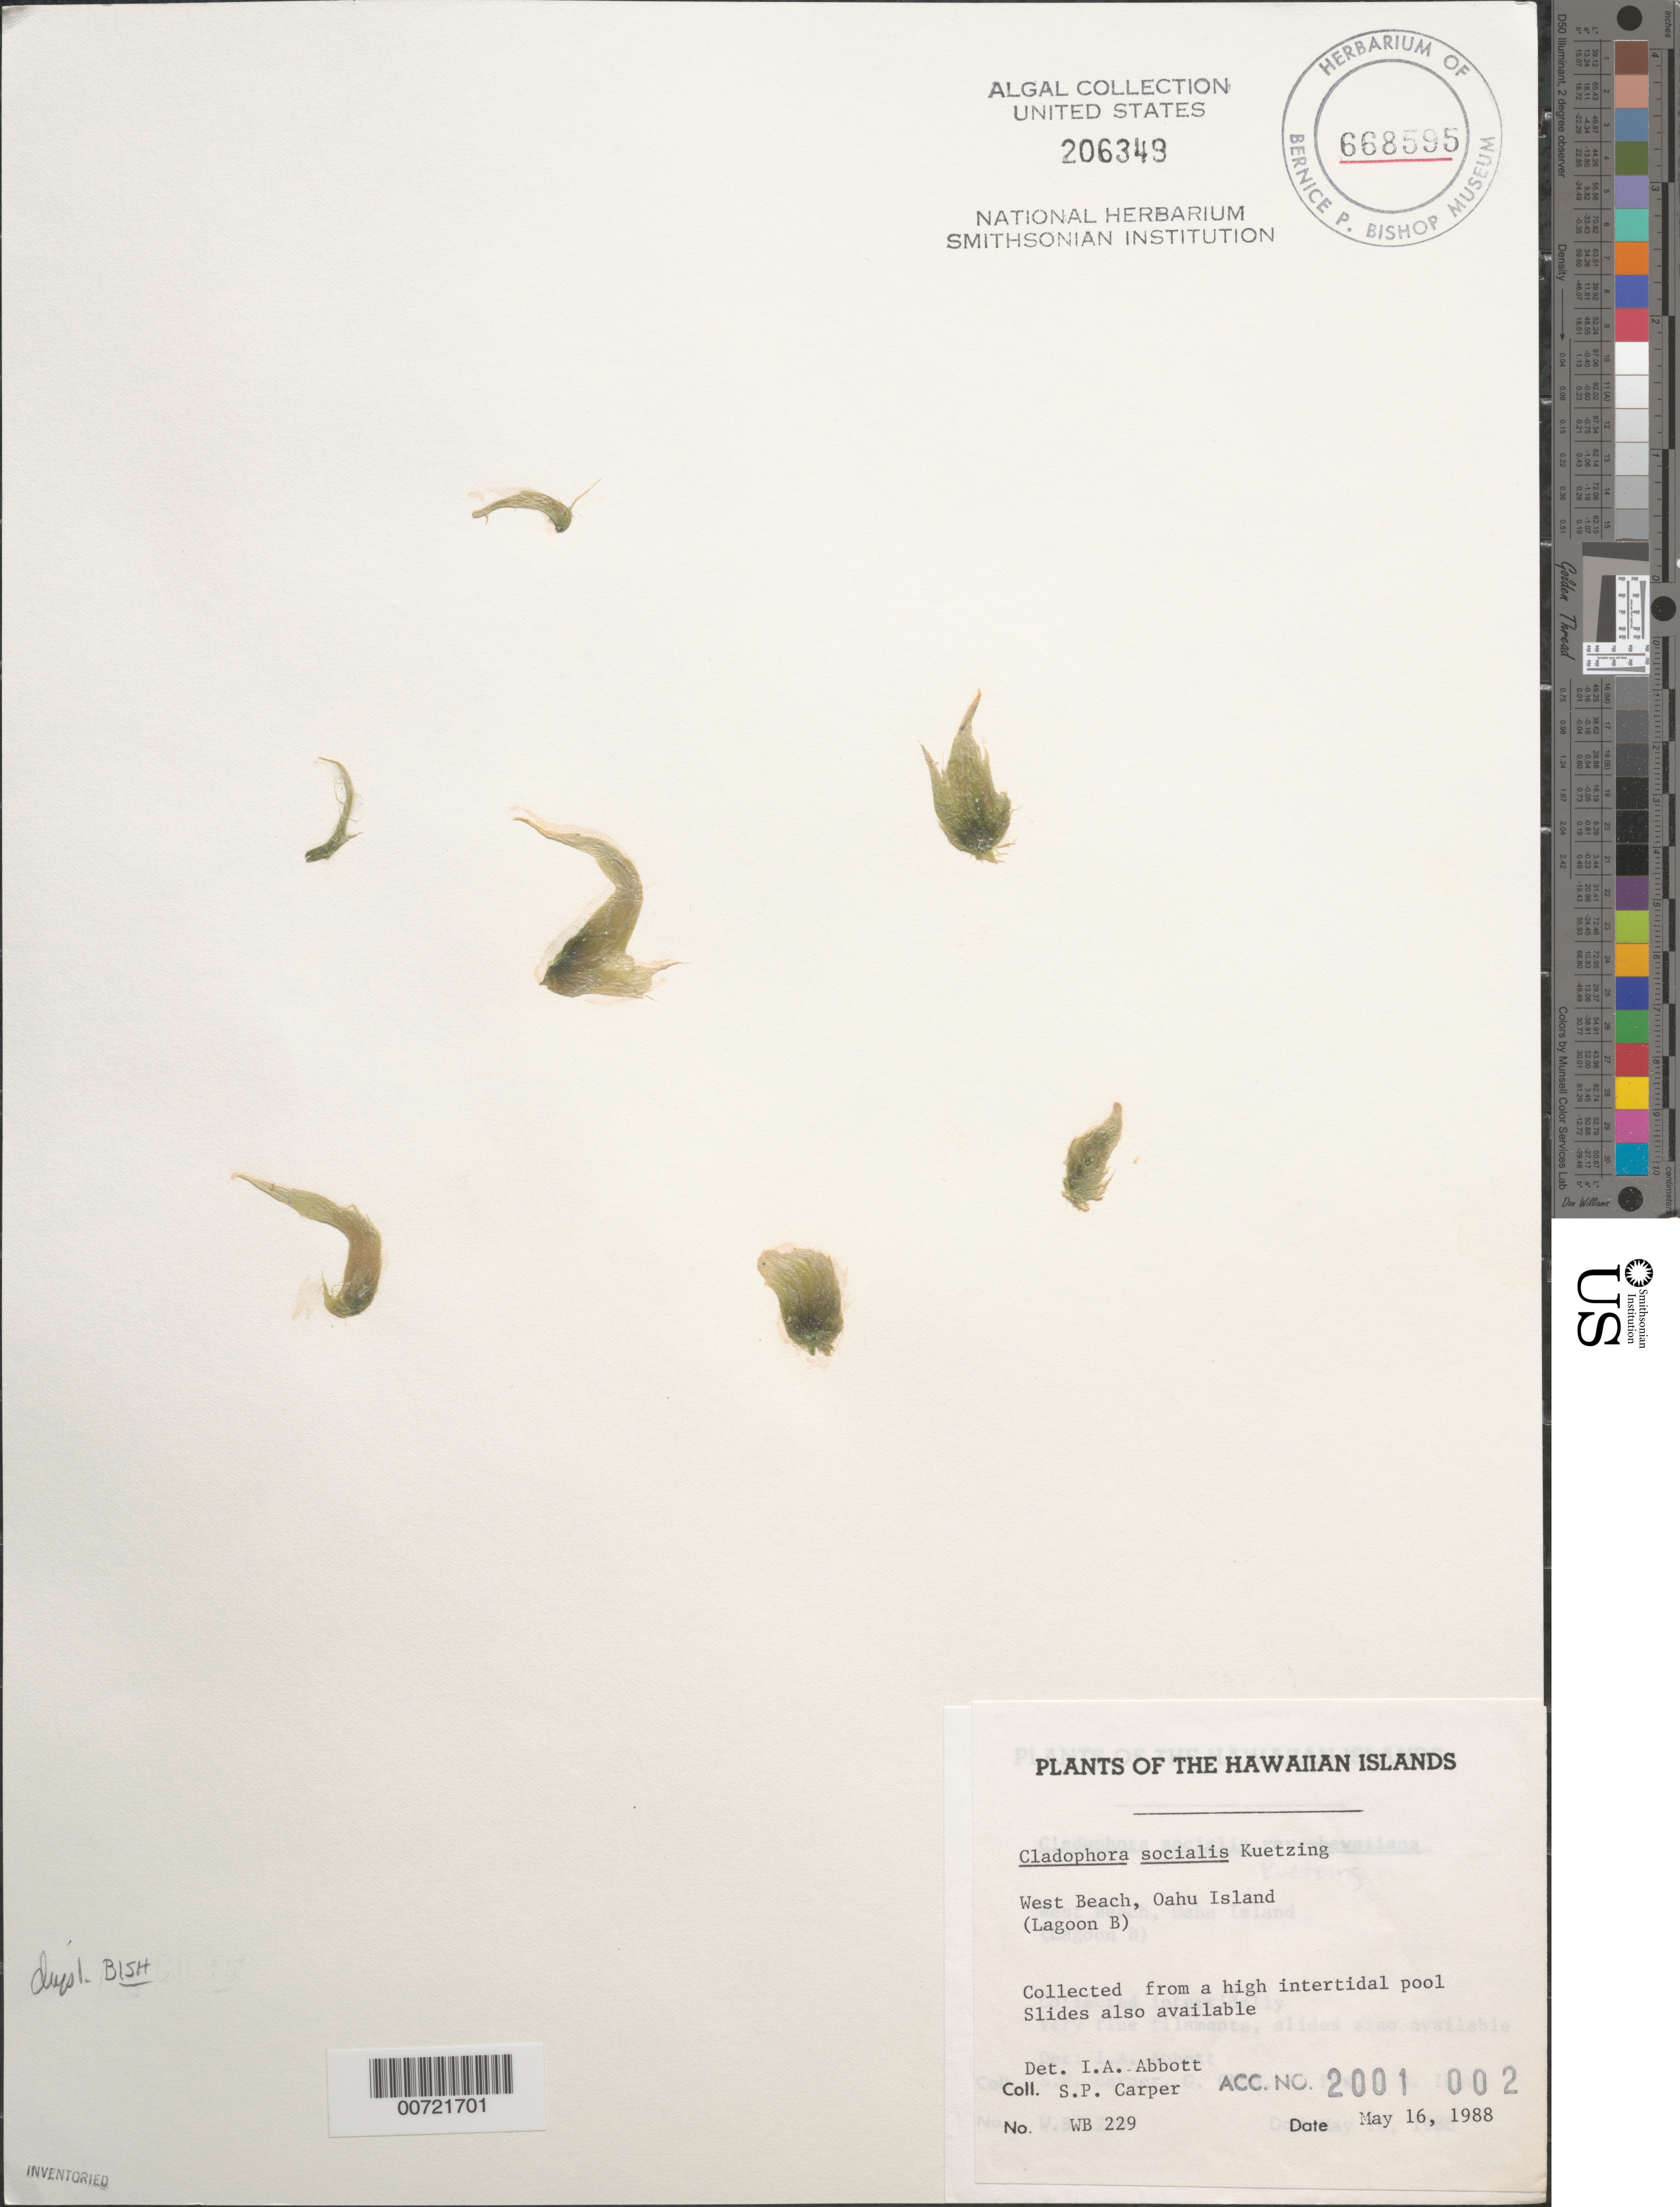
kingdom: Plantae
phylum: Chlorophyta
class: Ulvophyceae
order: Cladophorales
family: Cladophoraceae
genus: Cladophora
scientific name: Cladophora socialis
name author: Kütz.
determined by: Abbott, Isabella A.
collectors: S. Carper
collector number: WB 229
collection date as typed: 16 May 1988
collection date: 1988-05-16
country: United States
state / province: Hawaii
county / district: Honolulu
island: Oahu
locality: West Beach (Lagoon B)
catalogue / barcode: US 206349